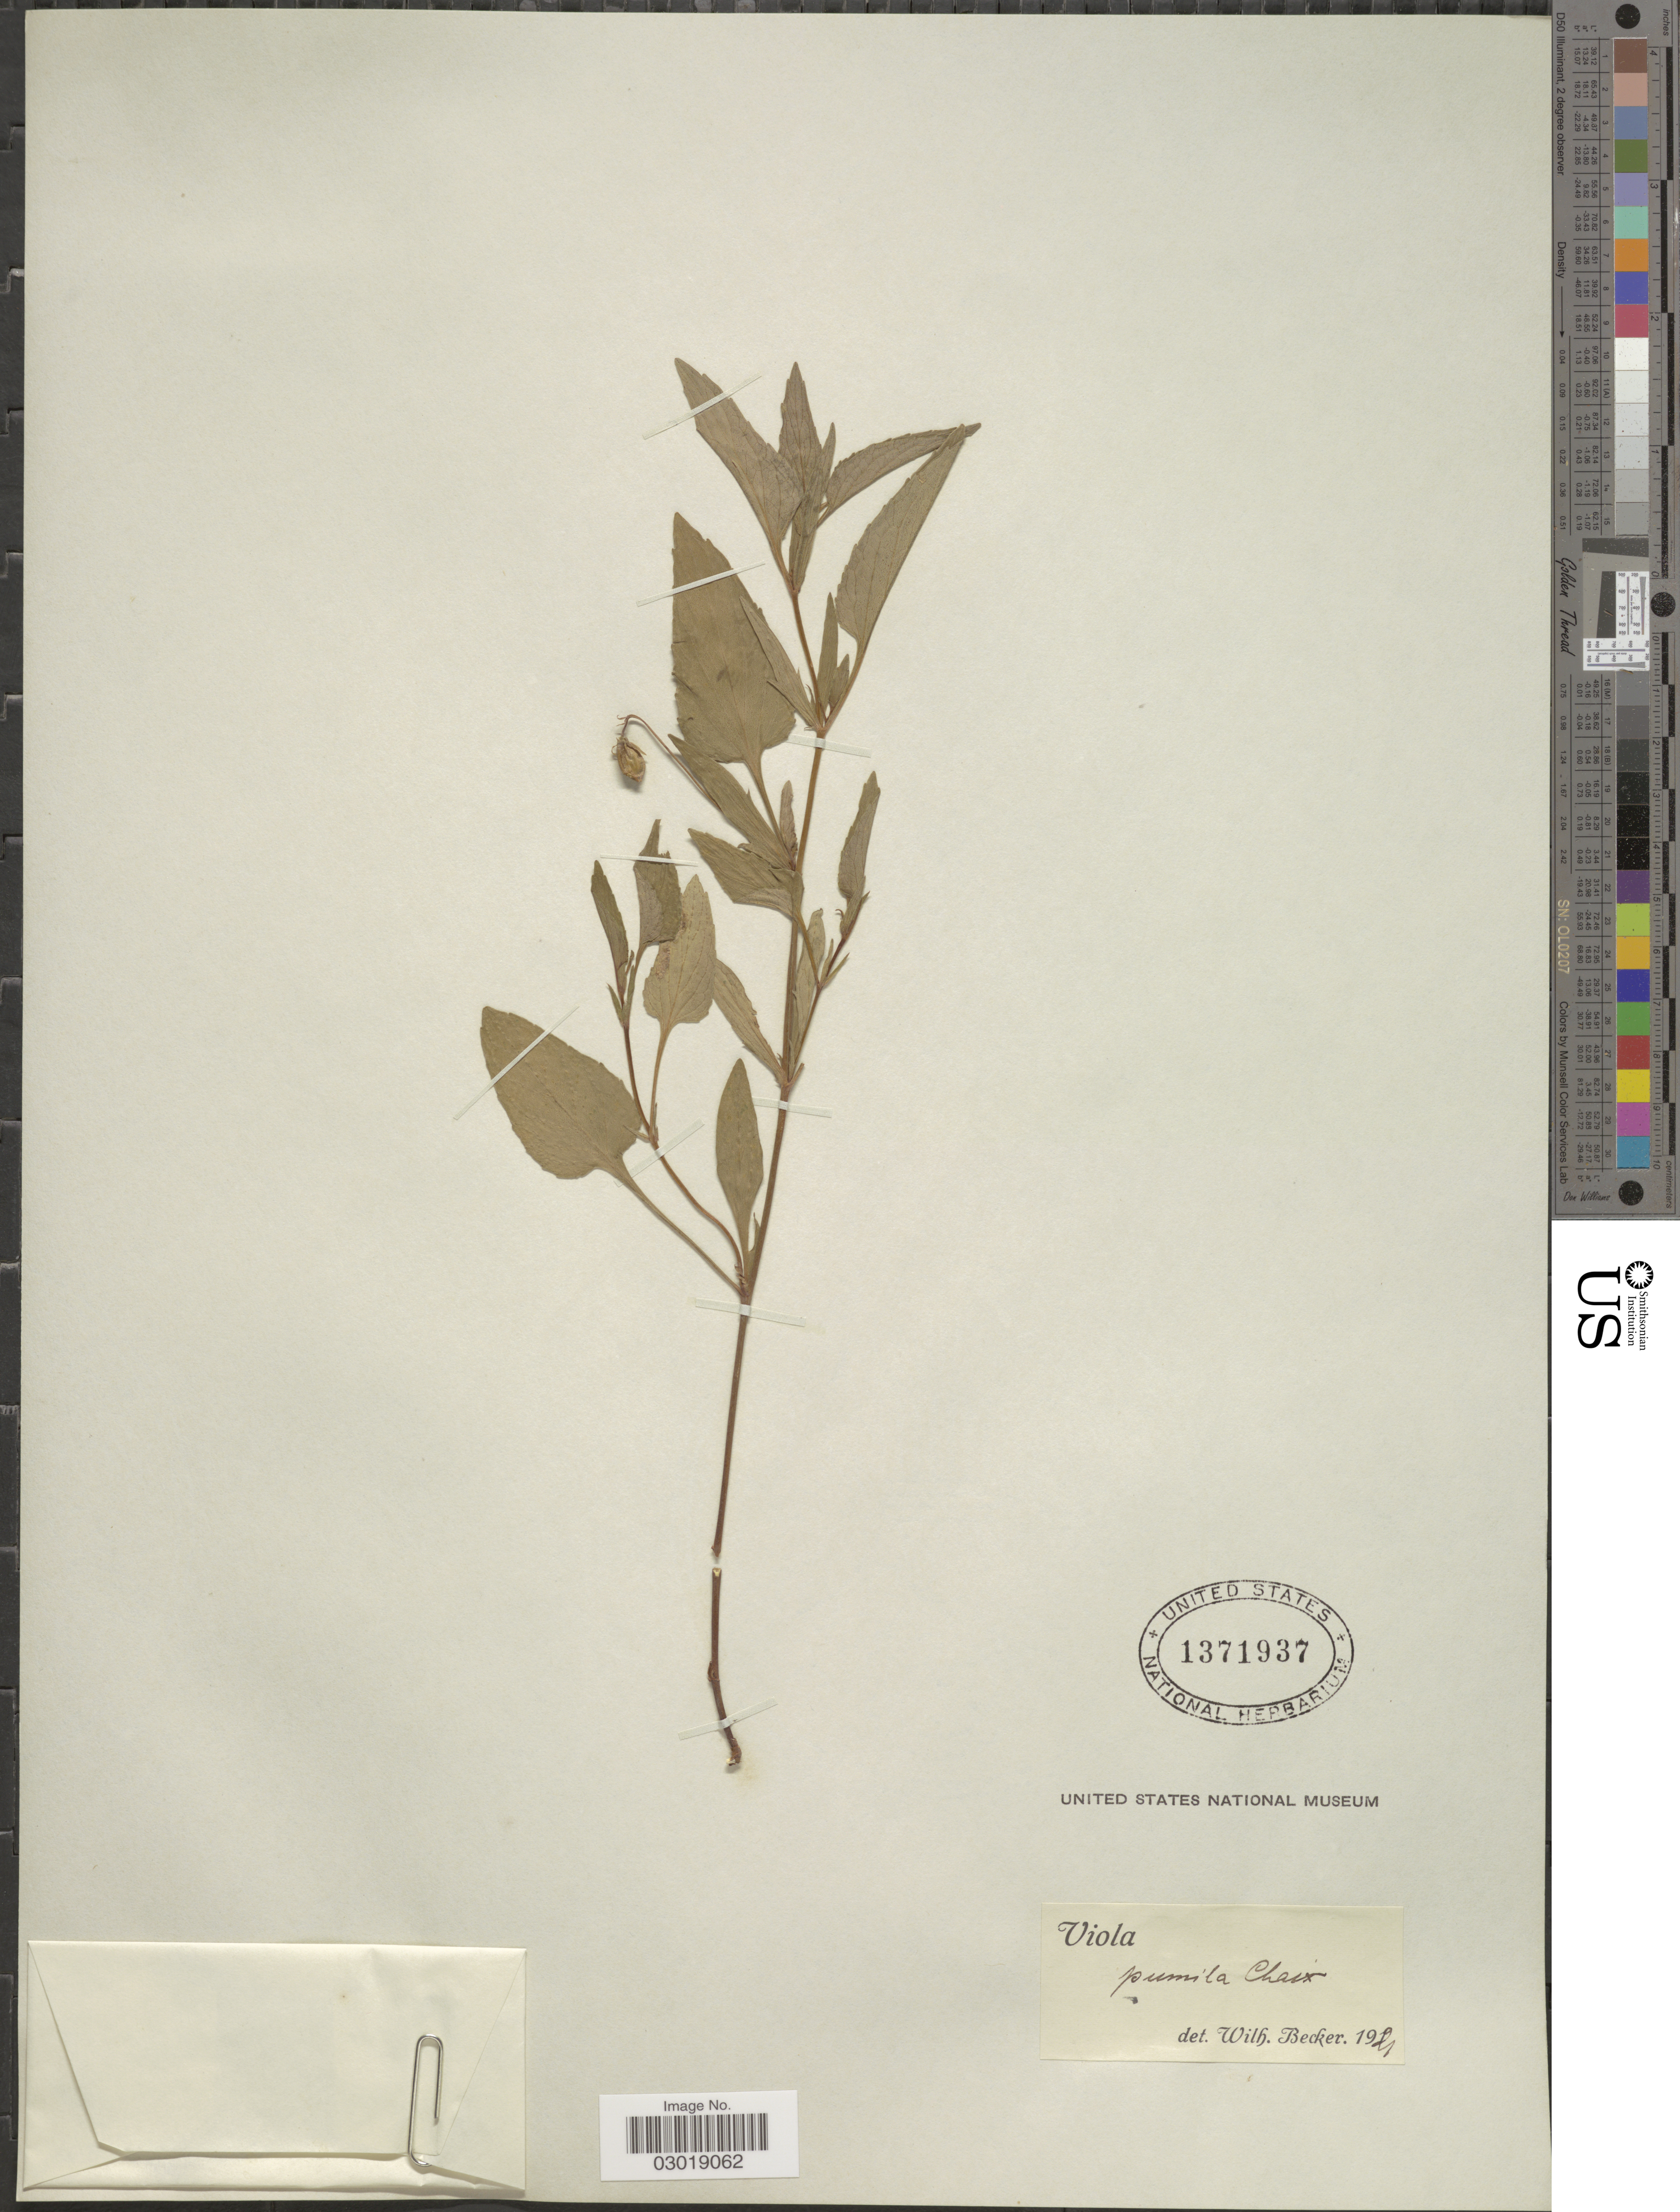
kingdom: Plantae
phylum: Tracheophyta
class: Magnoliopsida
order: Malpighiales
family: Violaceae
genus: Viola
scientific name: Viola pumila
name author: Chaix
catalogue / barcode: US 1371937